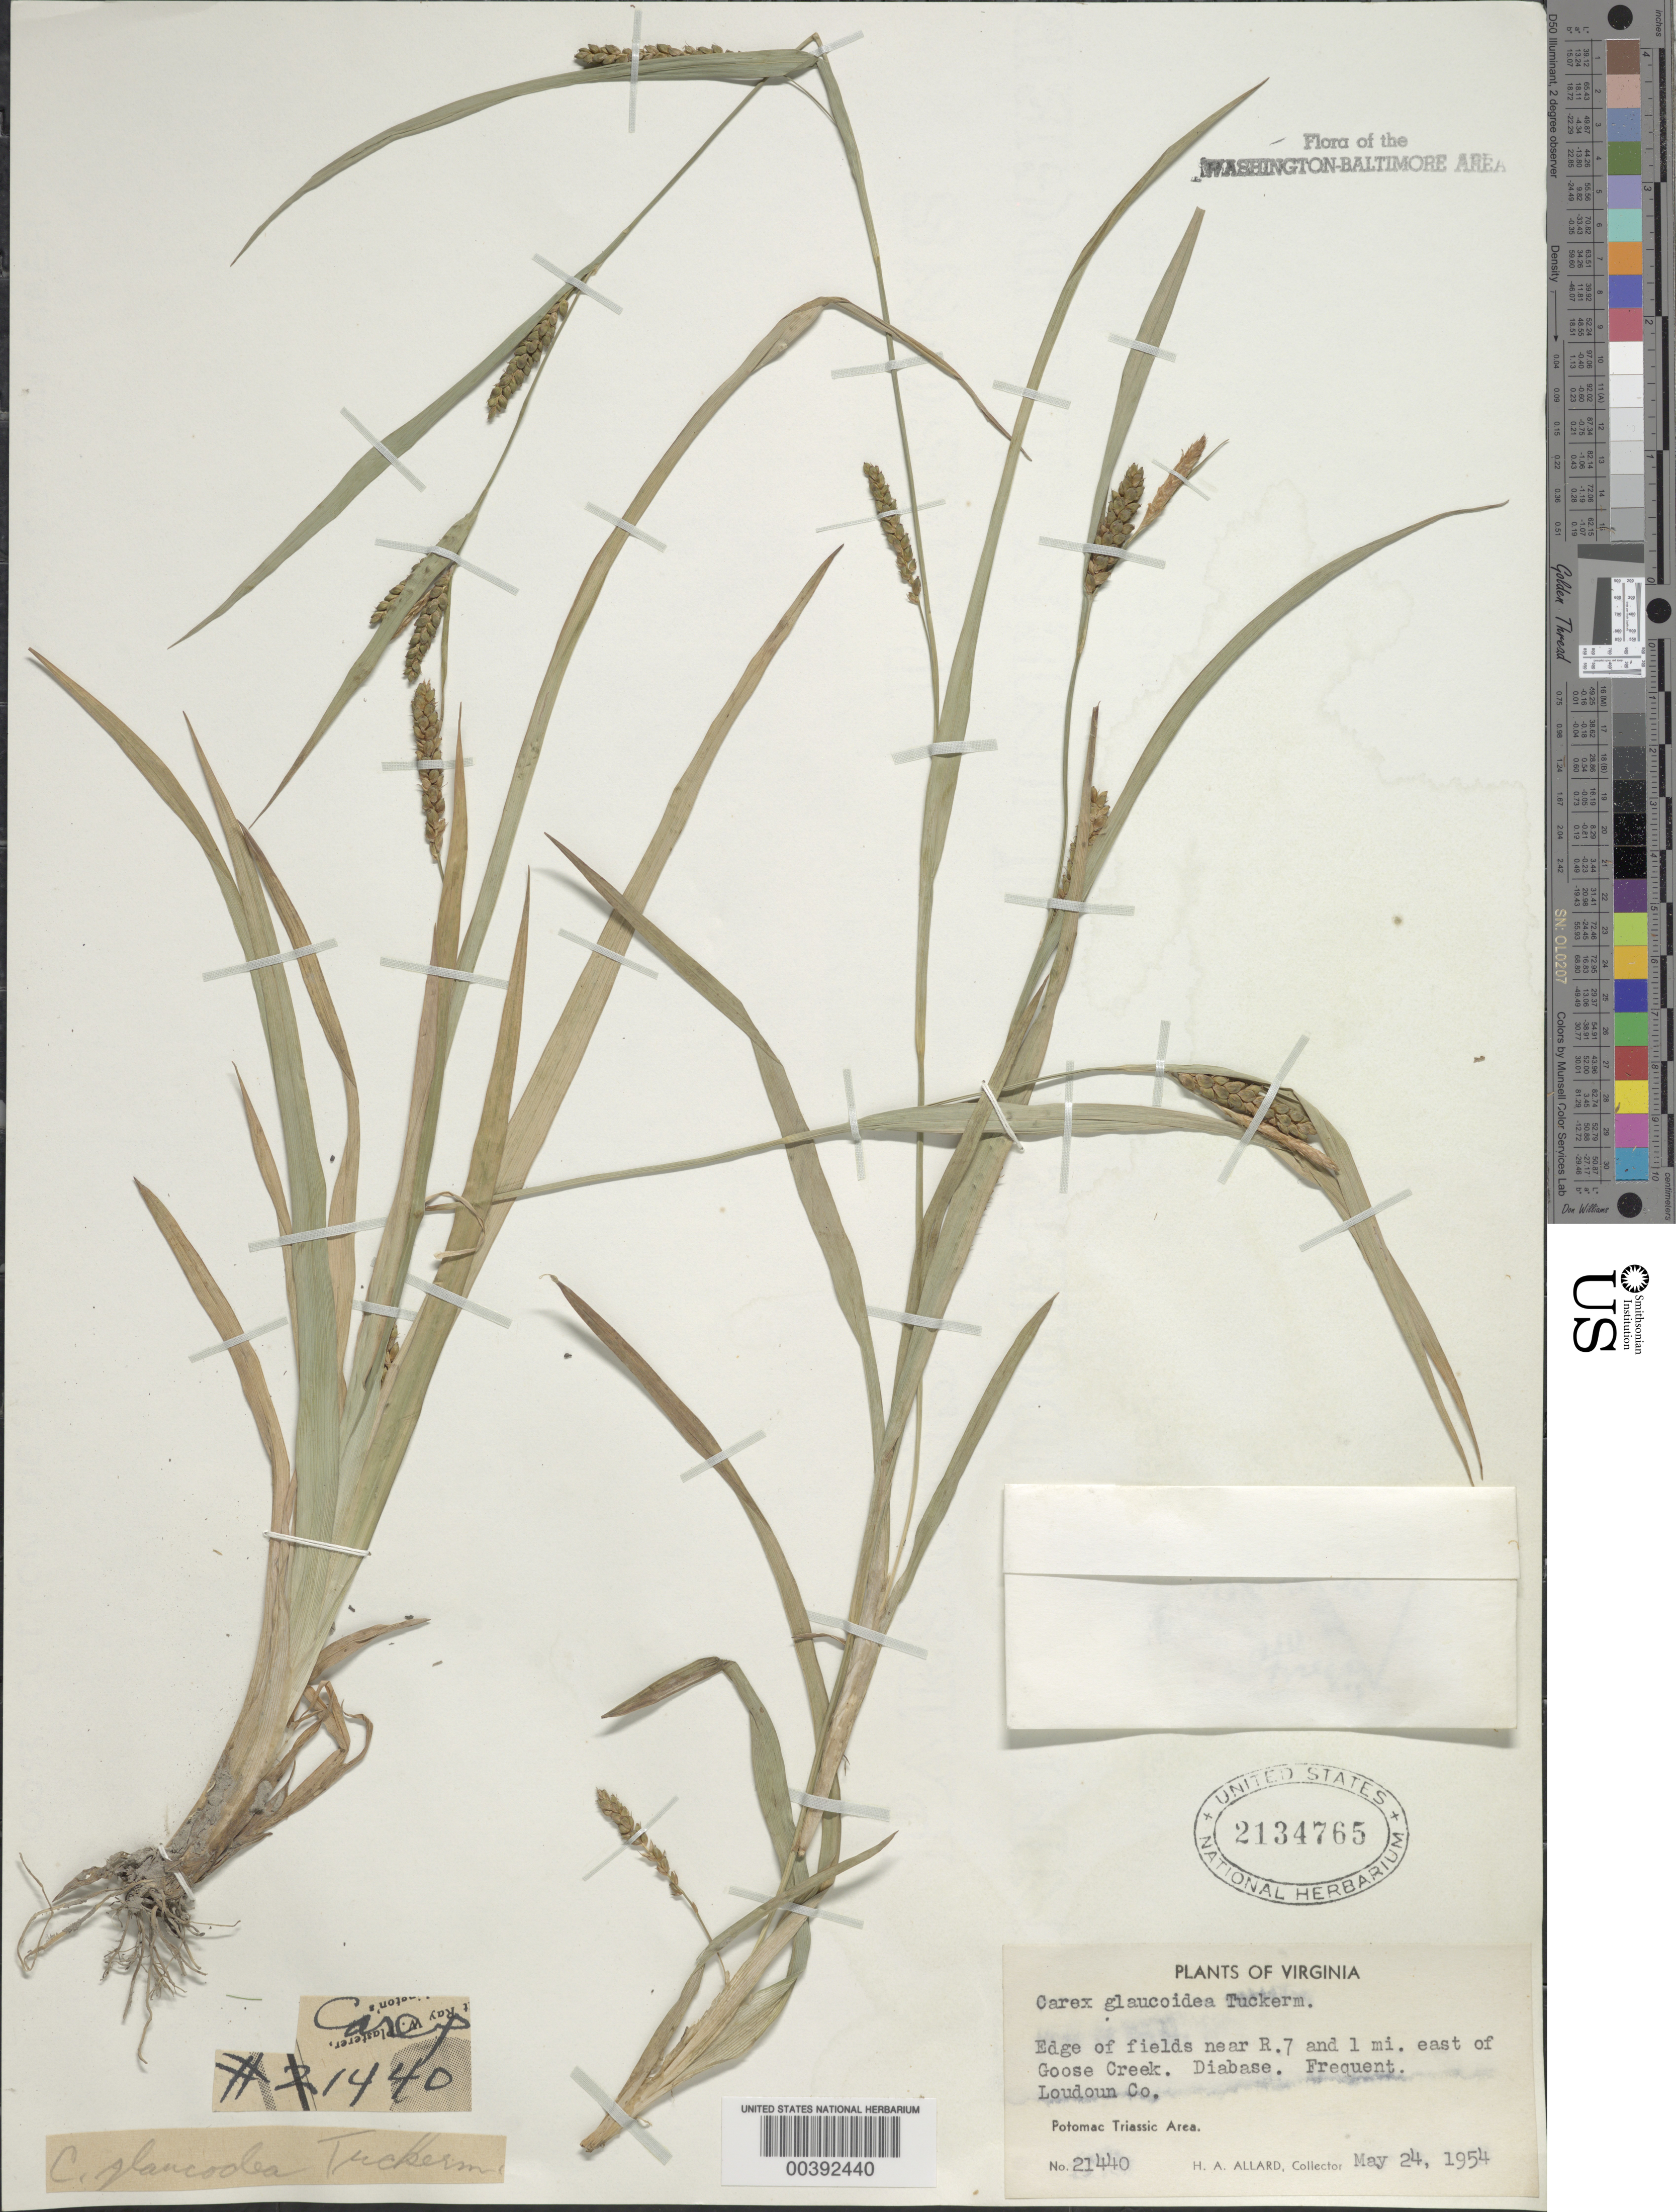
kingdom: Plantae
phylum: Tracheophyta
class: Liliopsida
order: Poales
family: Cyperaceae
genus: Carex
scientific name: Carex glaucodea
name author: Tuck. ex Olney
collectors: H. A. Allard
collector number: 21440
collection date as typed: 24 May 1954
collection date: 1954-05-24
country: United States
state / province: Virginia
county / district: Loudoun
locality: Near Route 7 and east of Goose Creek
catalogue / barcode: US 2134765